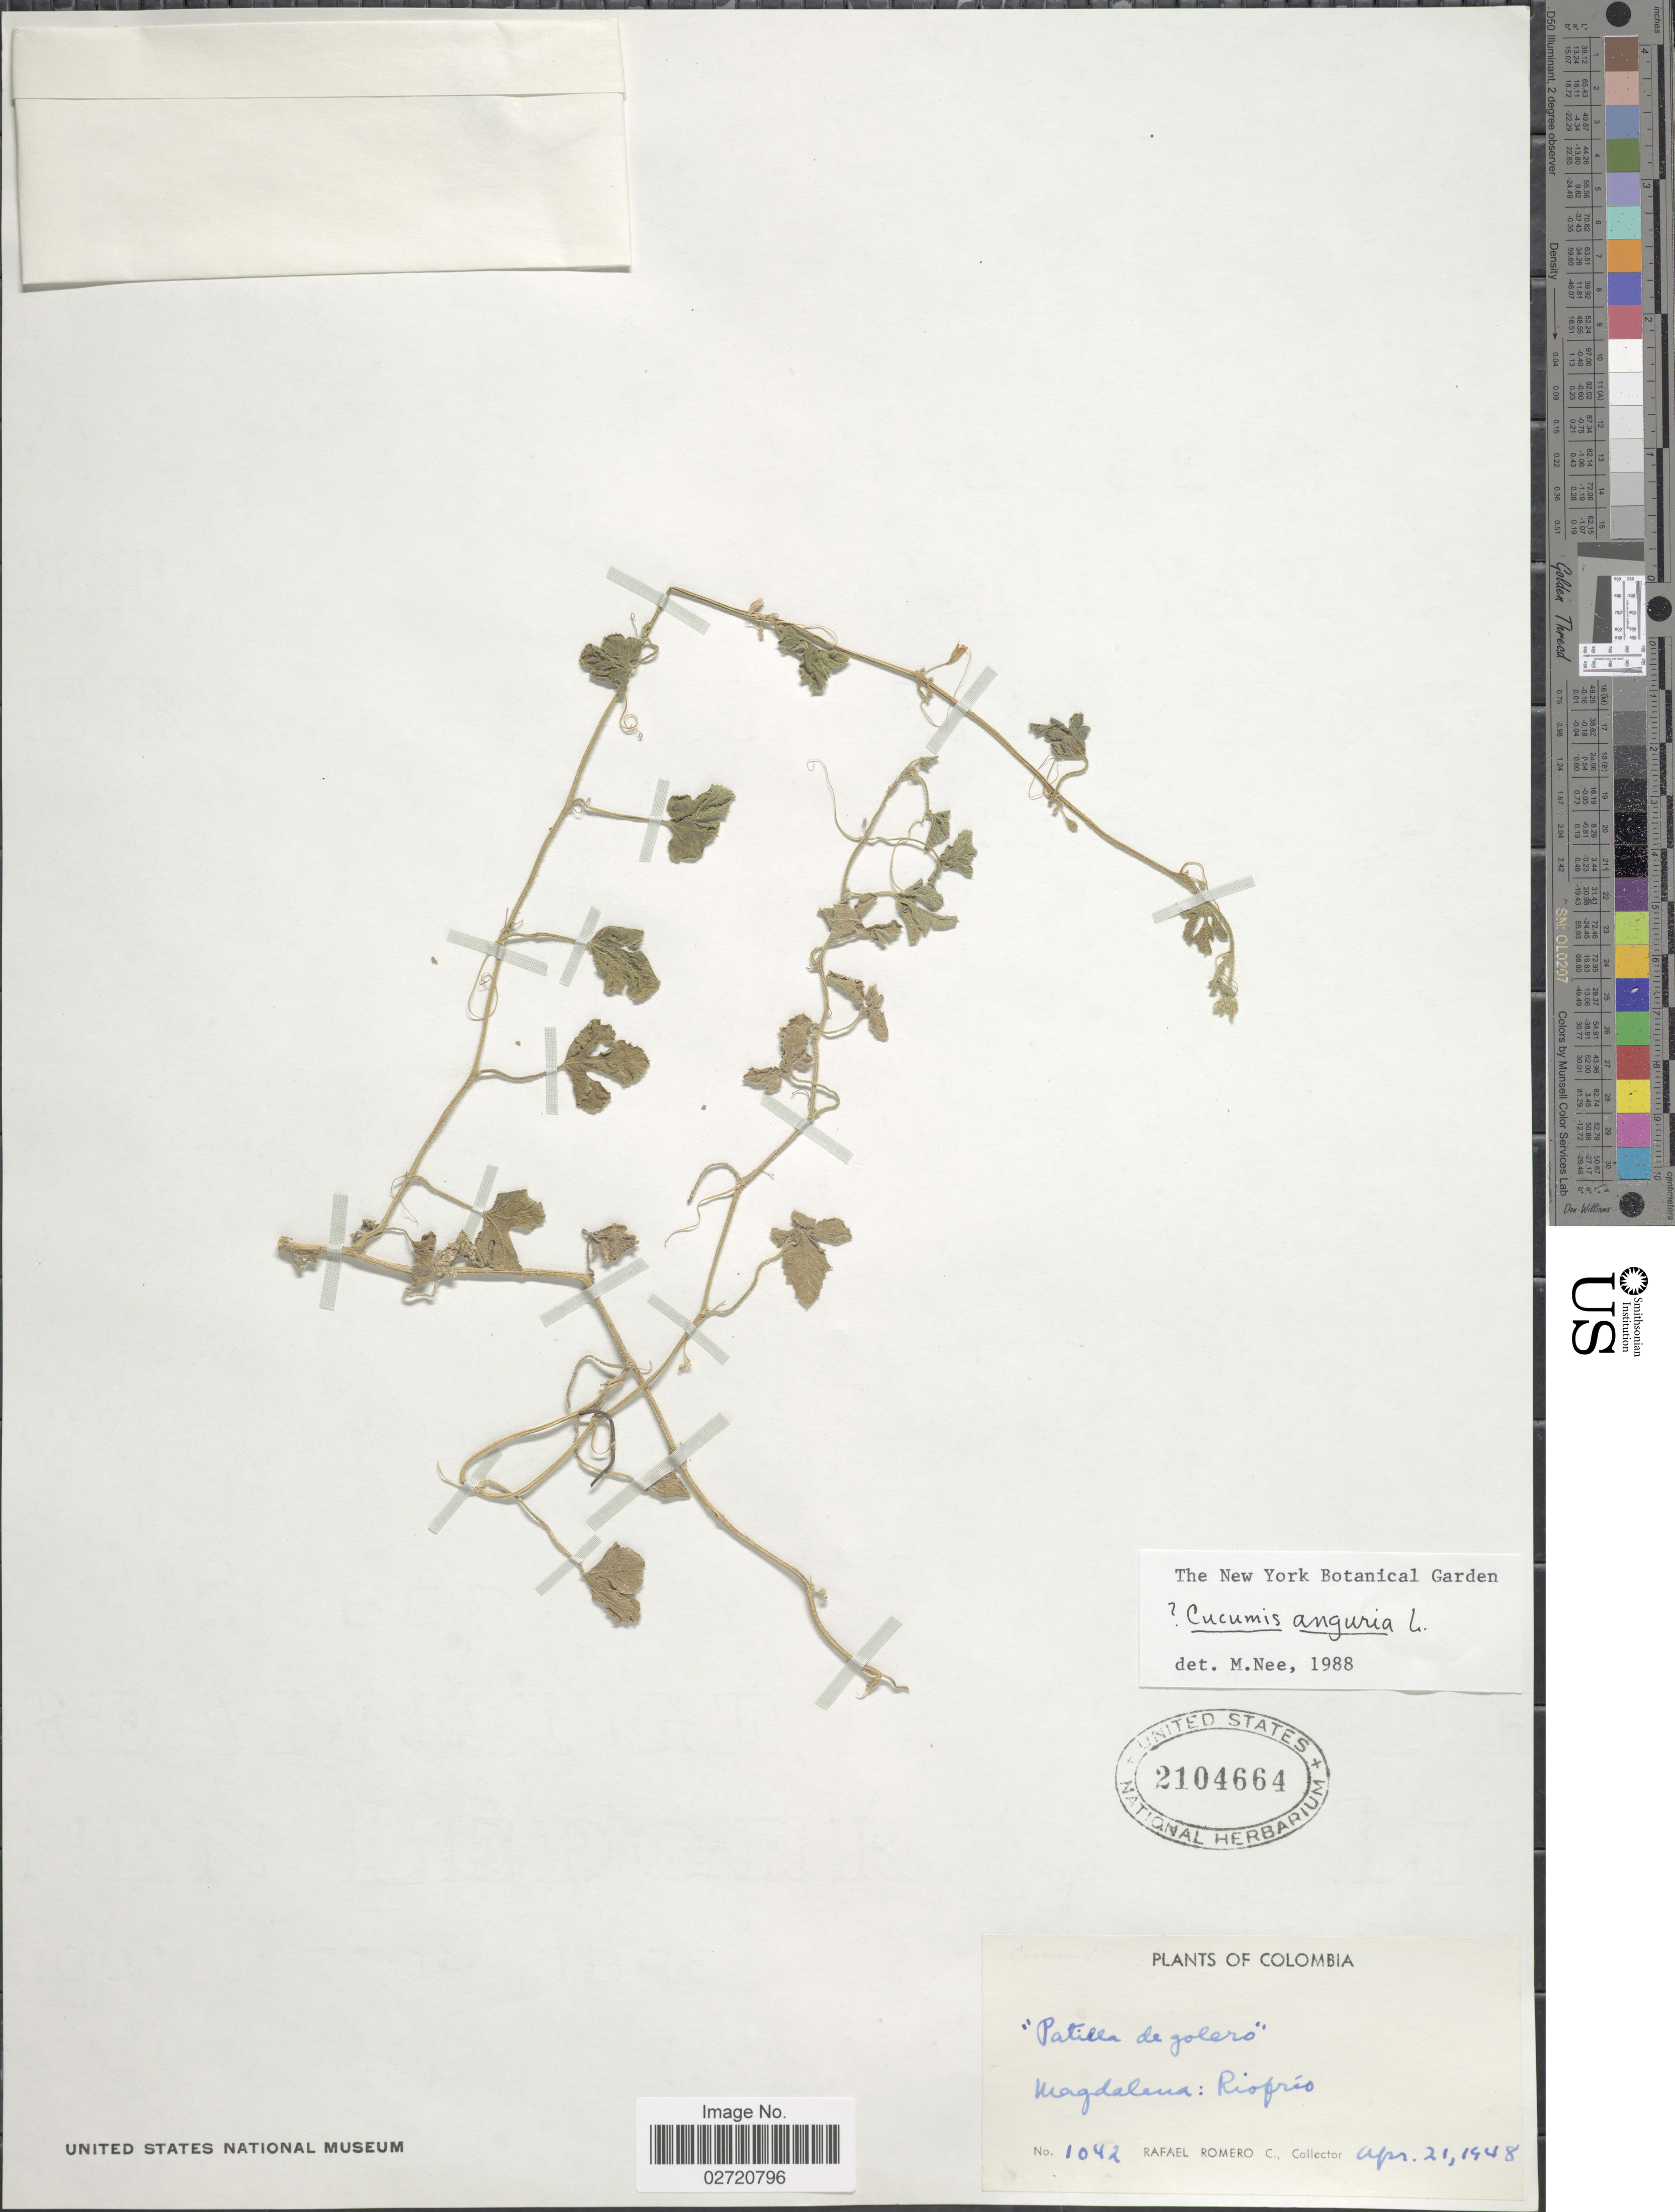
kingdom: Plantae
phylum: Tracheophyta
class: Magnoliopsida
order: Cucurbitales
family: Cucurbitaceae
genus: Cucumis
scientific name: Cucumis anguria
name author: L.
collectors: R. Romero Castañeda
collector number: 1042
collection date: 1948-04-21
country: Colombia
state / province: Magdalena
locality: Riofrio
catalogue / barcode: US 2104664